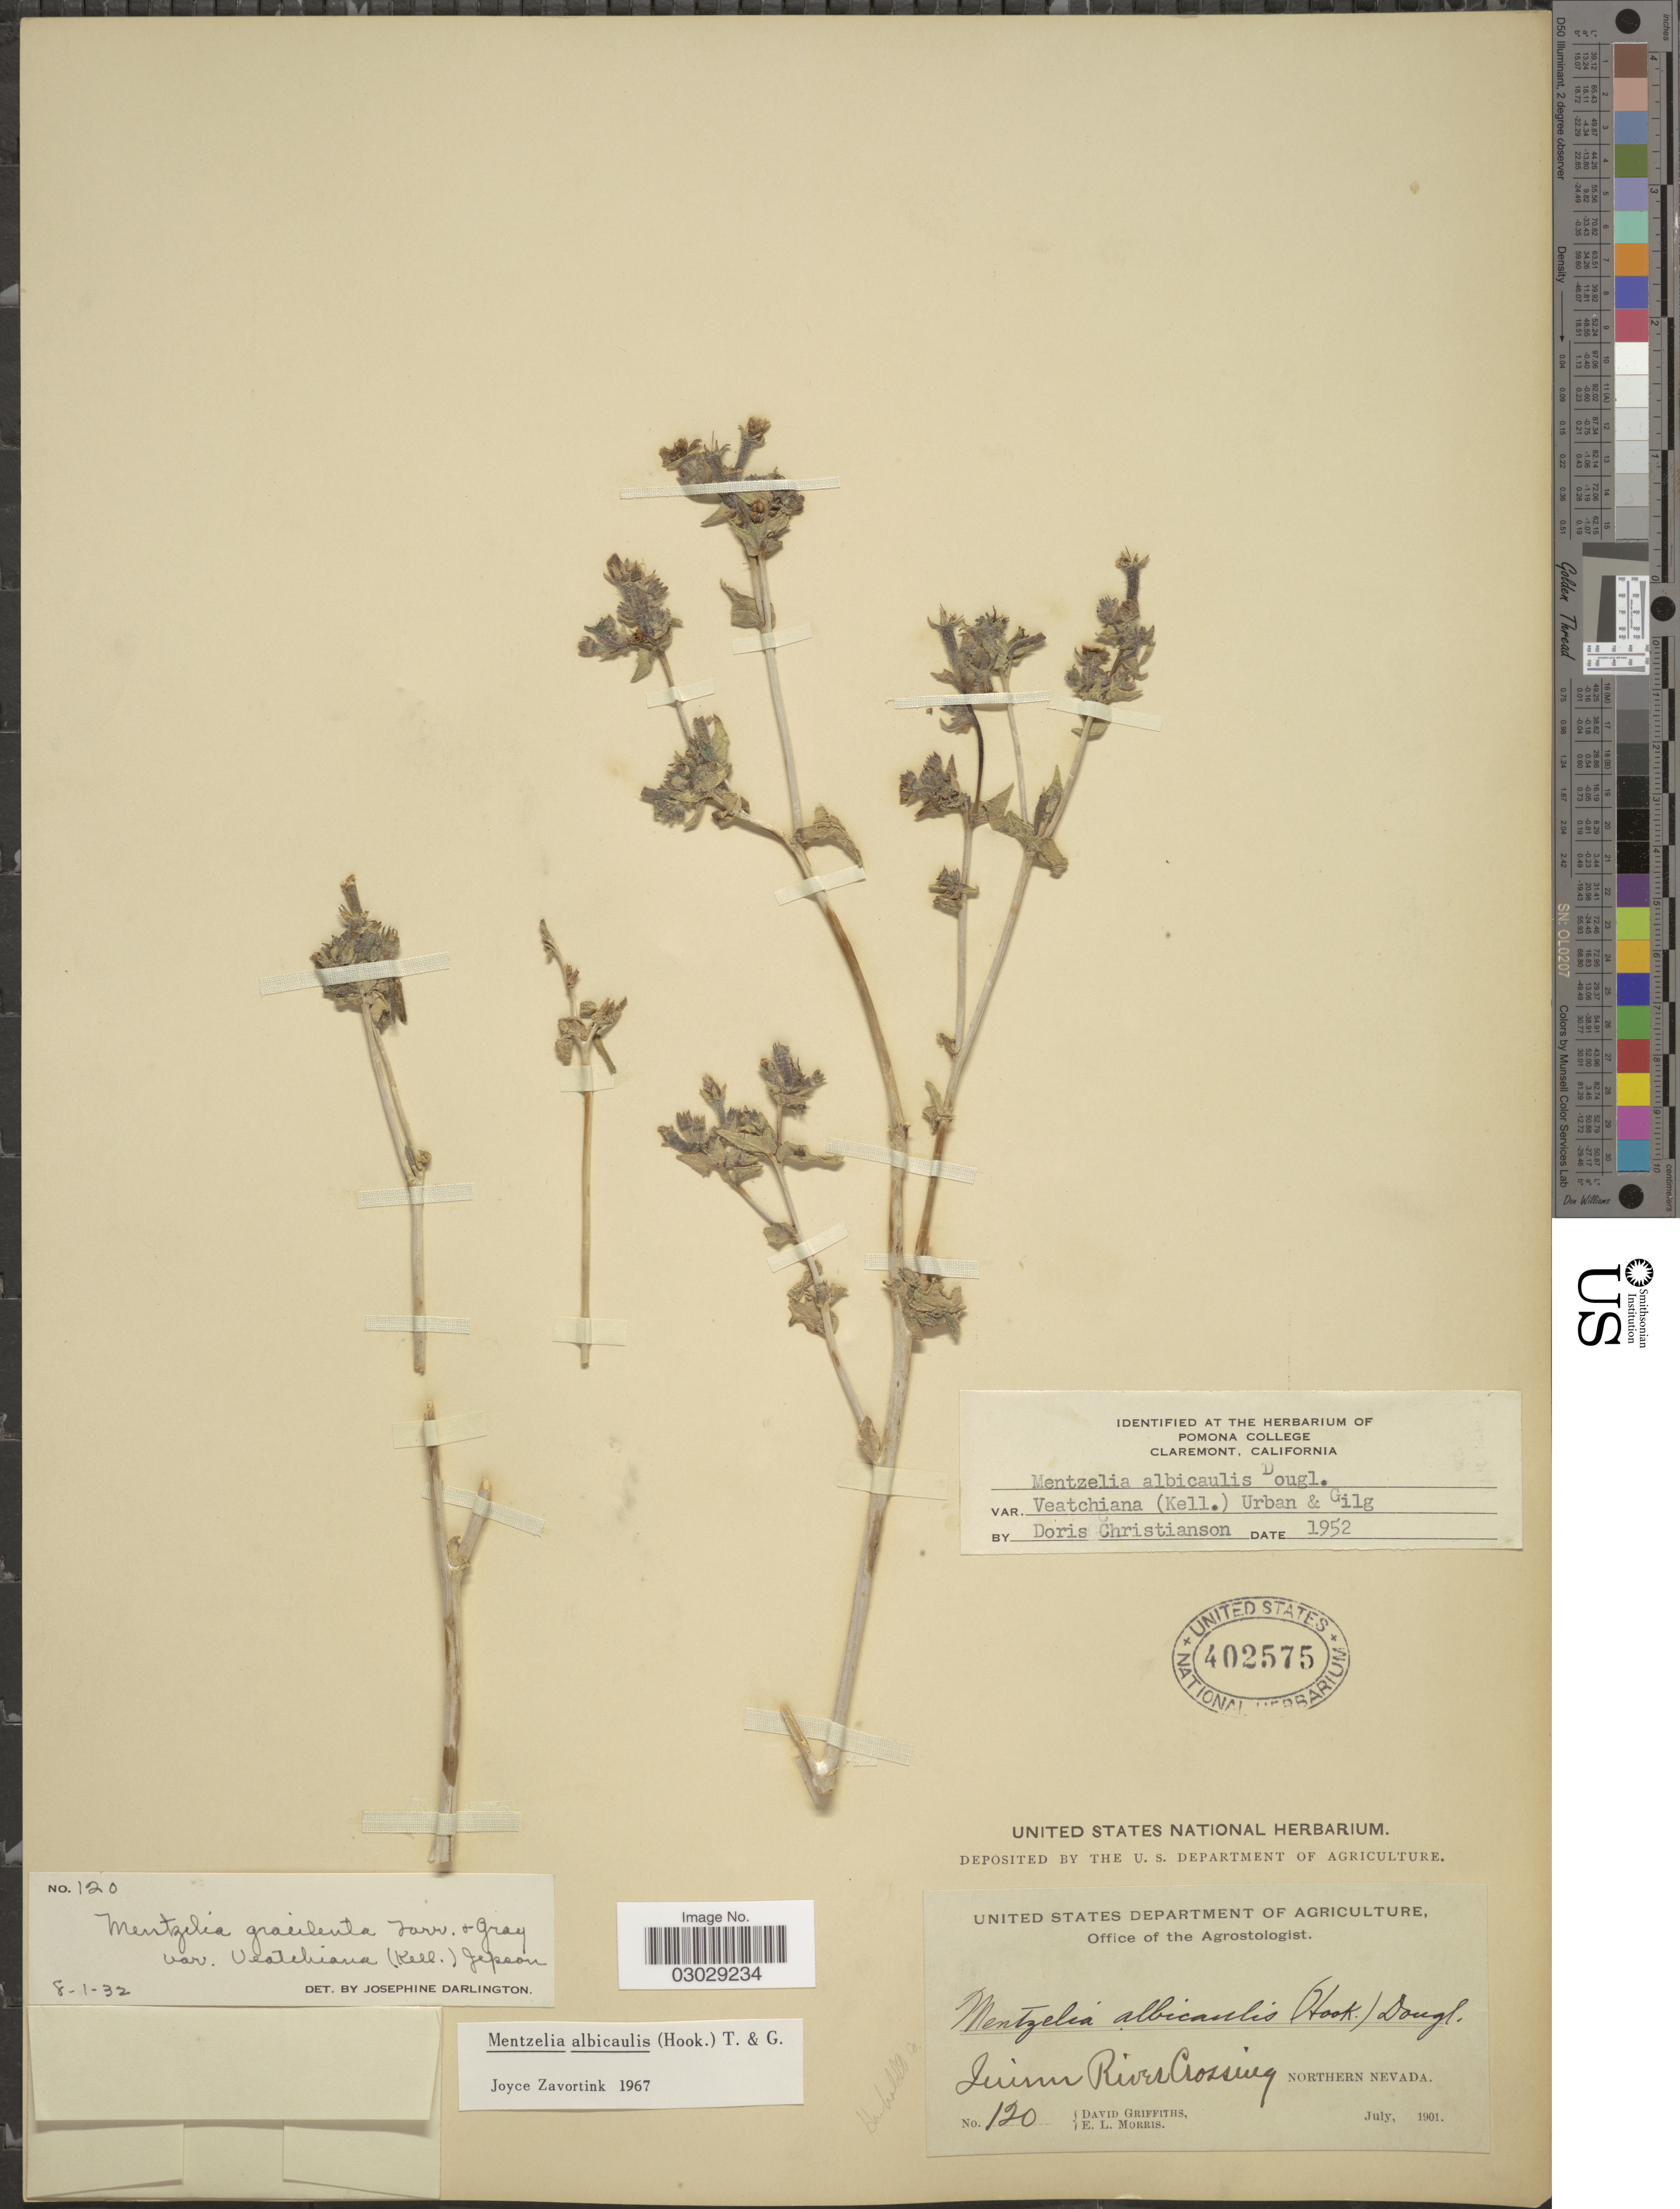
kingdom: Plantae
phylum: Tracheophyta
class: Magnoliopsida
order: Cornales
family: Loasaceae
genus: Mentzelia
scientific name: Mentzelia albicaulis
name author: (Douglas ex Hook.) Douglas ex Torr. & A. Gray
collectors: D. Griffiths & E. Morris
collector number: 120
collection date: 1901-07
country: United States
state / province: Nevada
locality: Quinn River Crossing Northern Nevada. Humboldt Co.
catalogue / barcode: US 402575